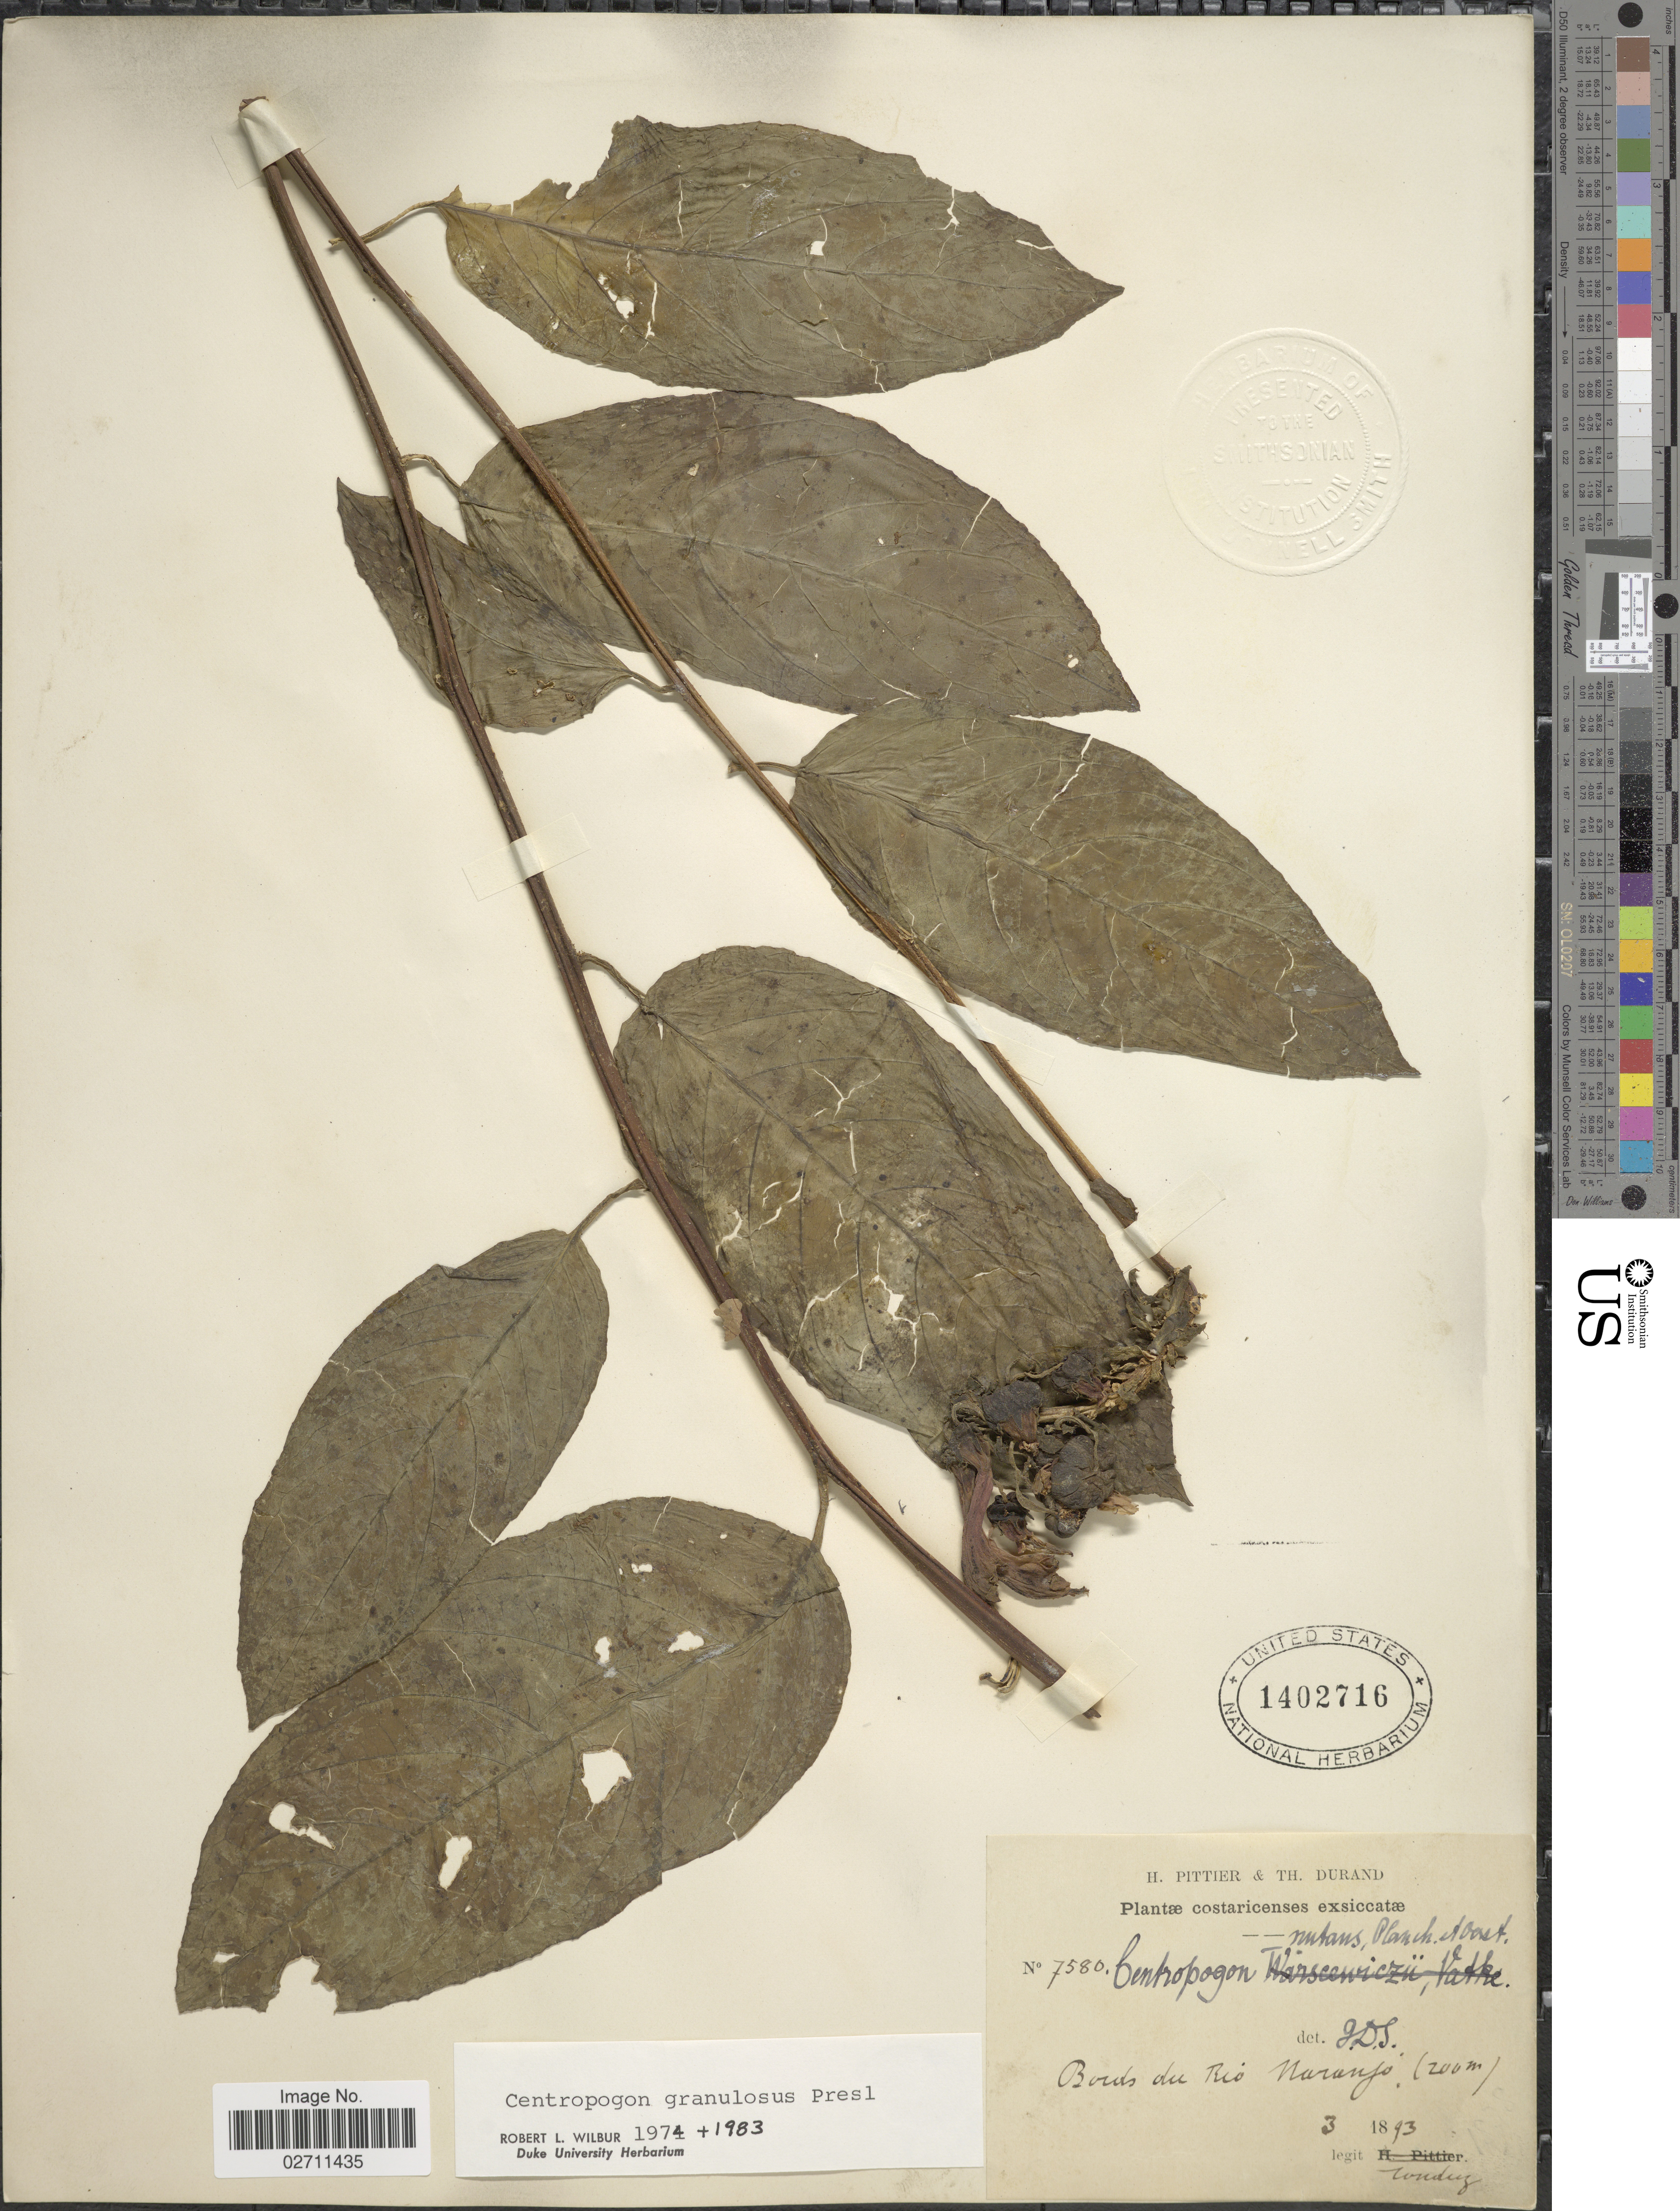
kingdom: Plantae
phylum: Tracheophyta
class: Magnoliopsida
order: Asterales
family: Campanulaceae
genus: Centropogon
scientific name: Centropogon granulosus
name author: C. Presl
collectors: A. Tonduz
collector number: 7580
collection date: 1893-03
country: Costa Rica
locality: Bords du Rio Naranjo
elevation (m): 200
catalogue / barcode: US 1402716